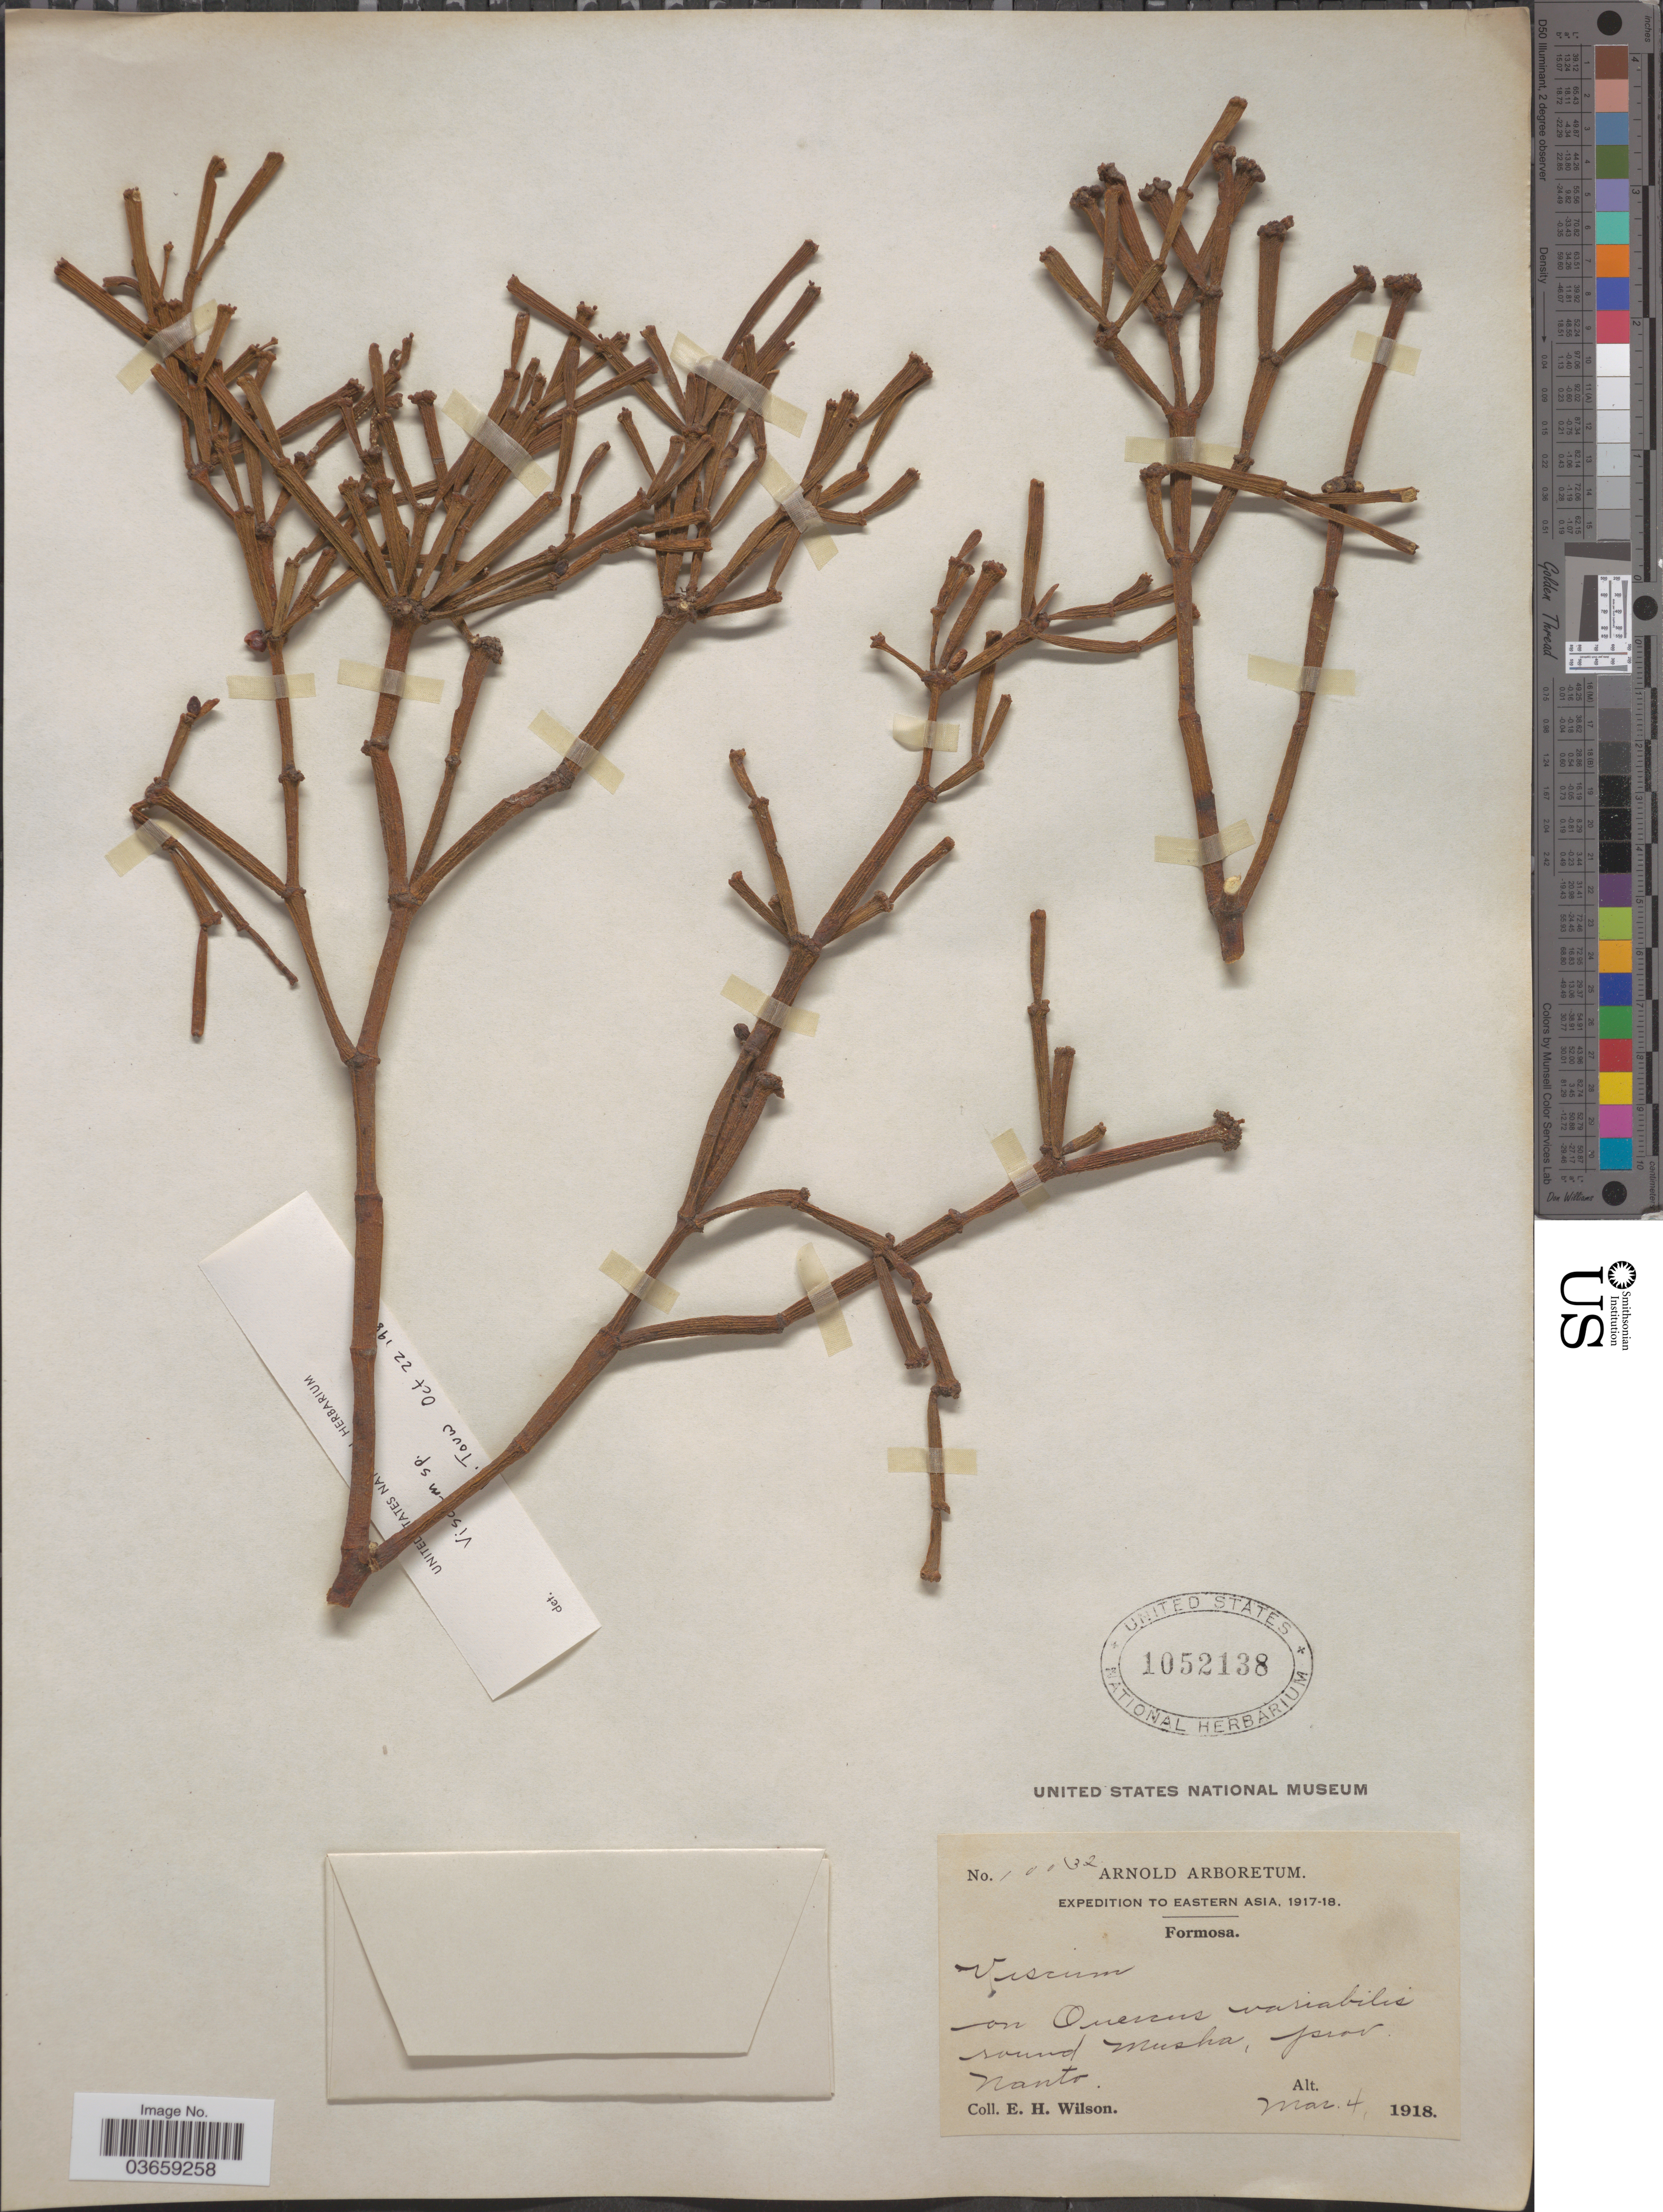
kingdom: Plantae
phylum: Tracheophyta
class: Magnoliopsida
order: Santalales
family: Viscaceae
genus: Viscum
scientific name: Viscum sp.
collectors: E. Wilson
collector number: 10032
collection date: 1918-03-04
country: Taiwan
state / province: Nantou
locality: Eastern Asia. Formosa. Round Musha, Prov. Nanto.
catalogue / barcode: US 1052138